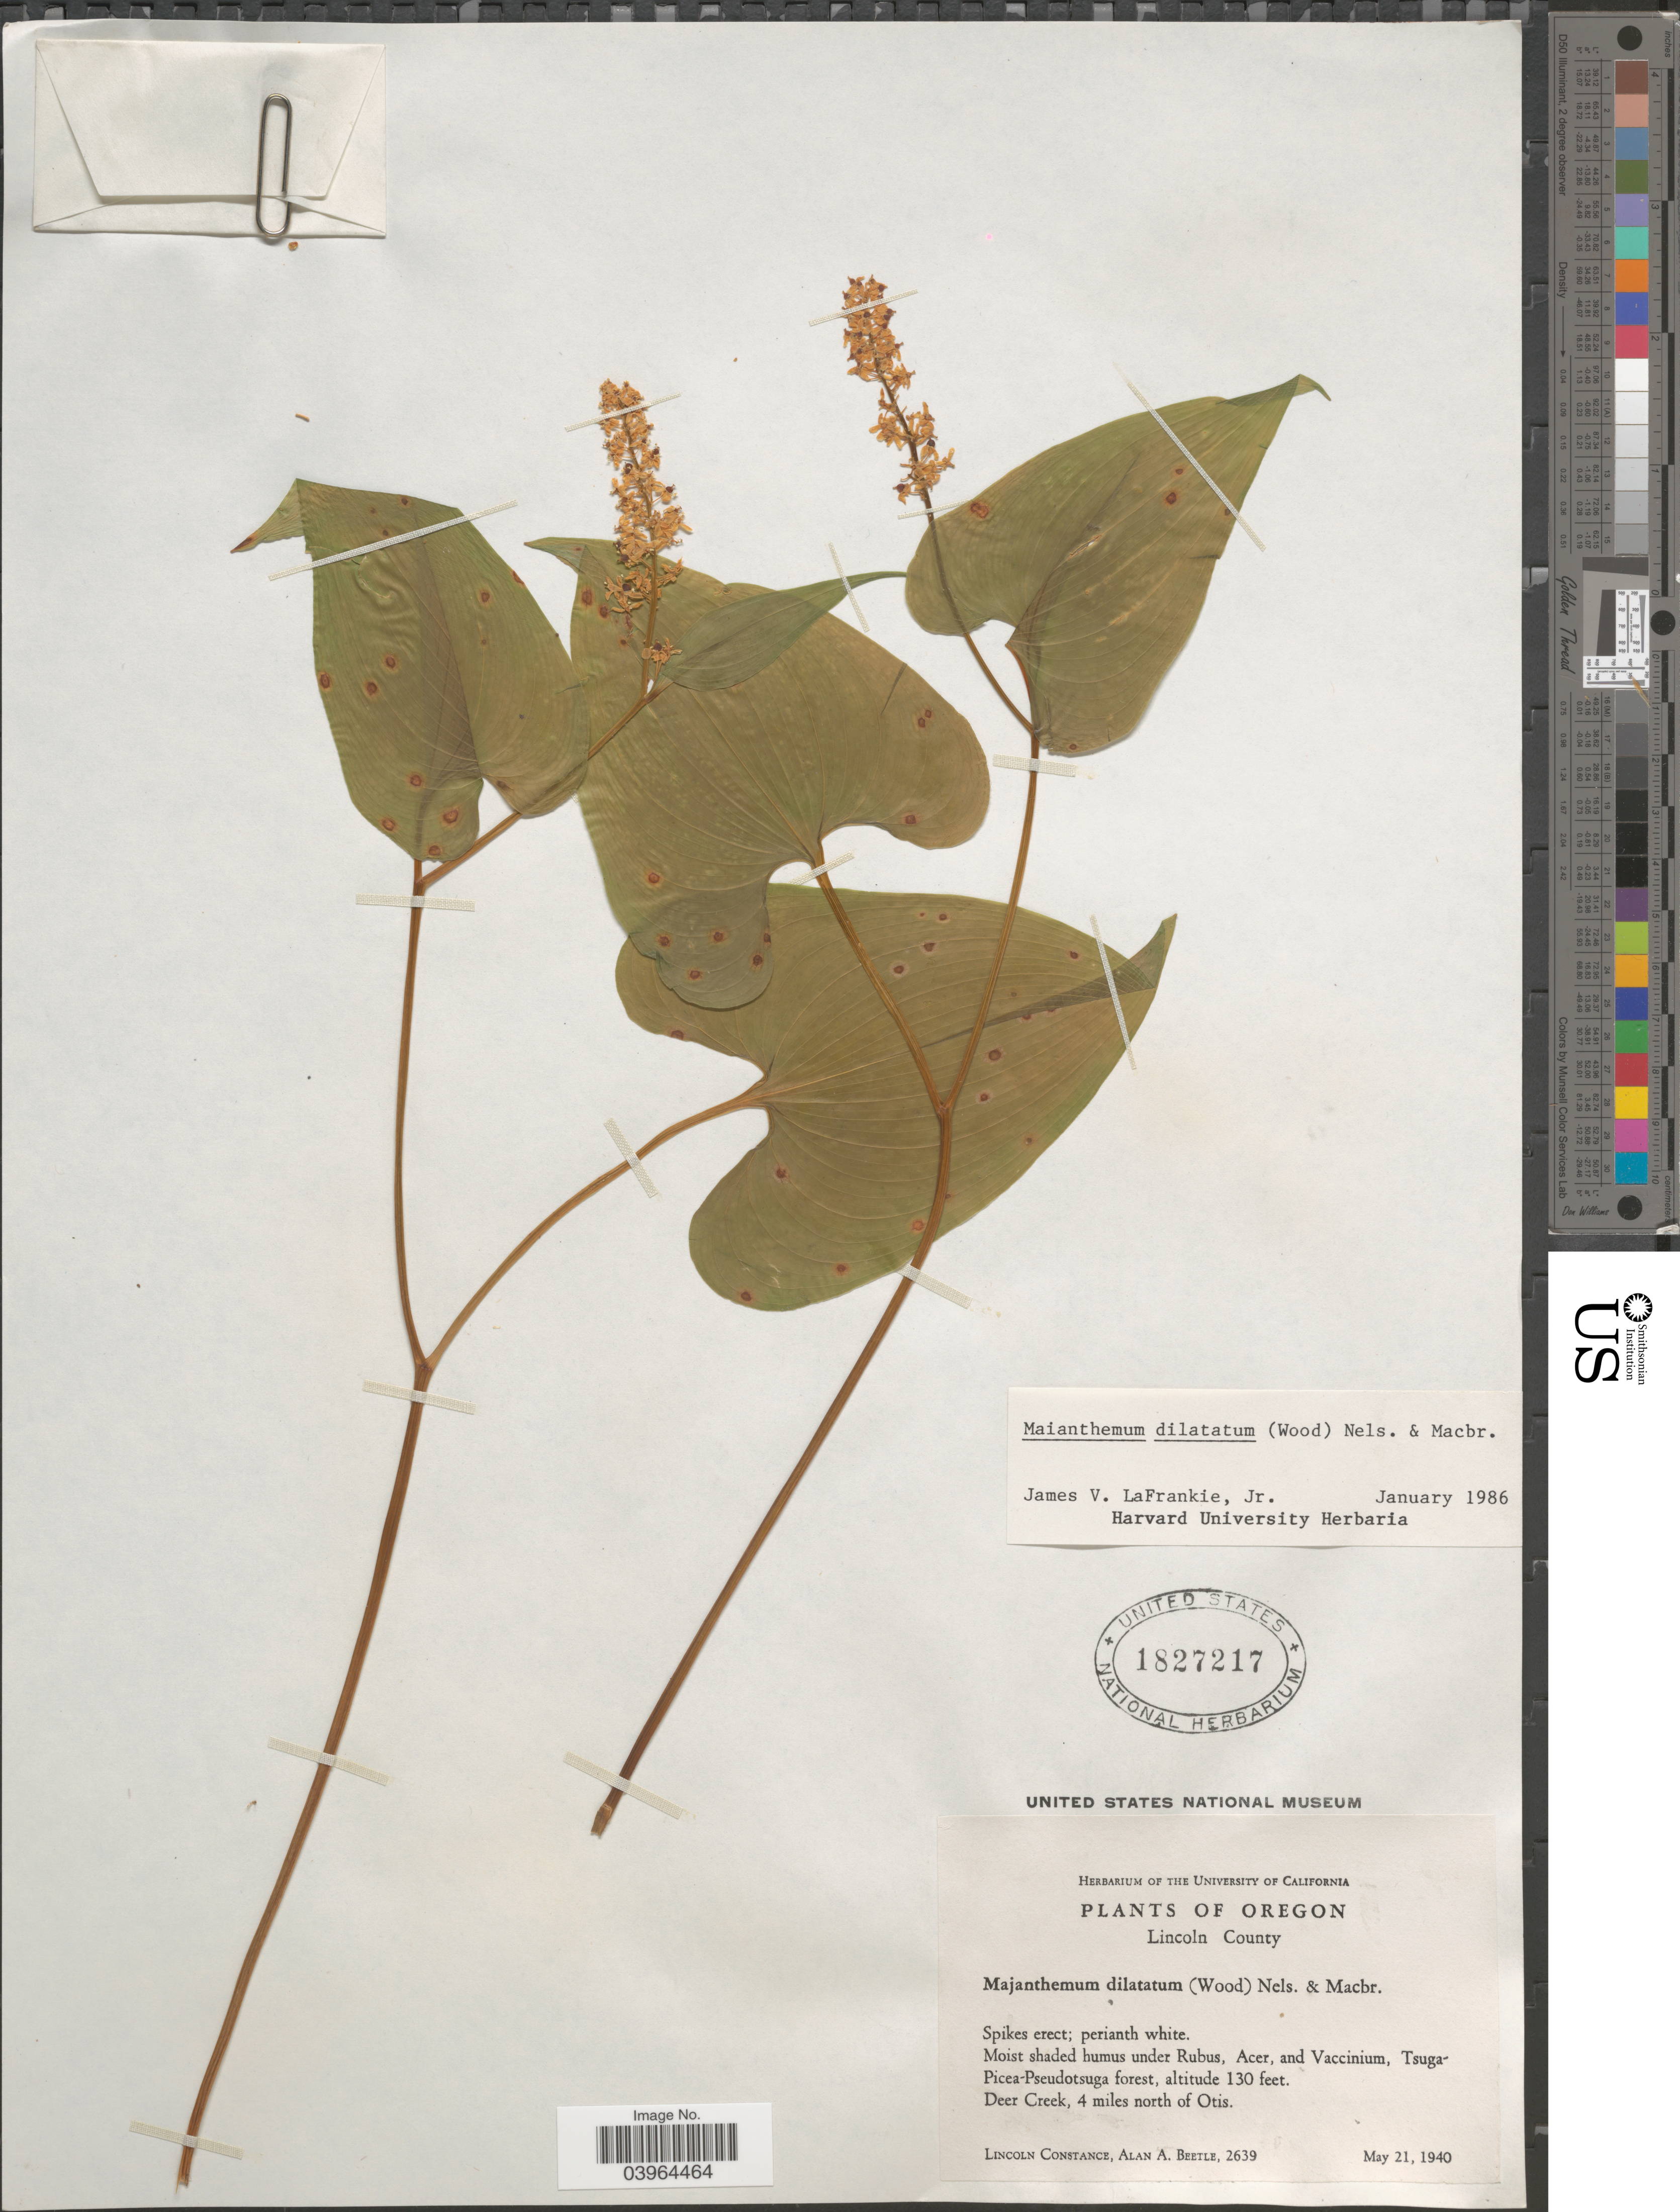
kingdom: Plantae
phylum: Tracheophyta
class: Liliopsida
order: Asparagales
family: Asparagaceae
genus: Maianthemum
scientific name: Maianthemum dilatatum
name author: (Alph. Wood) A. Nelson & J.F. Macbr.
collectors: L. Constance & A. A. Beetle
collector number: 2639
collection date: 1940-05-21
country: United States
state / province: Oregon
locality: Lincoln County. Deer Creek, 4 miles north of Otis.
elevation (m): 40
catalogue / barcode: US 1827217